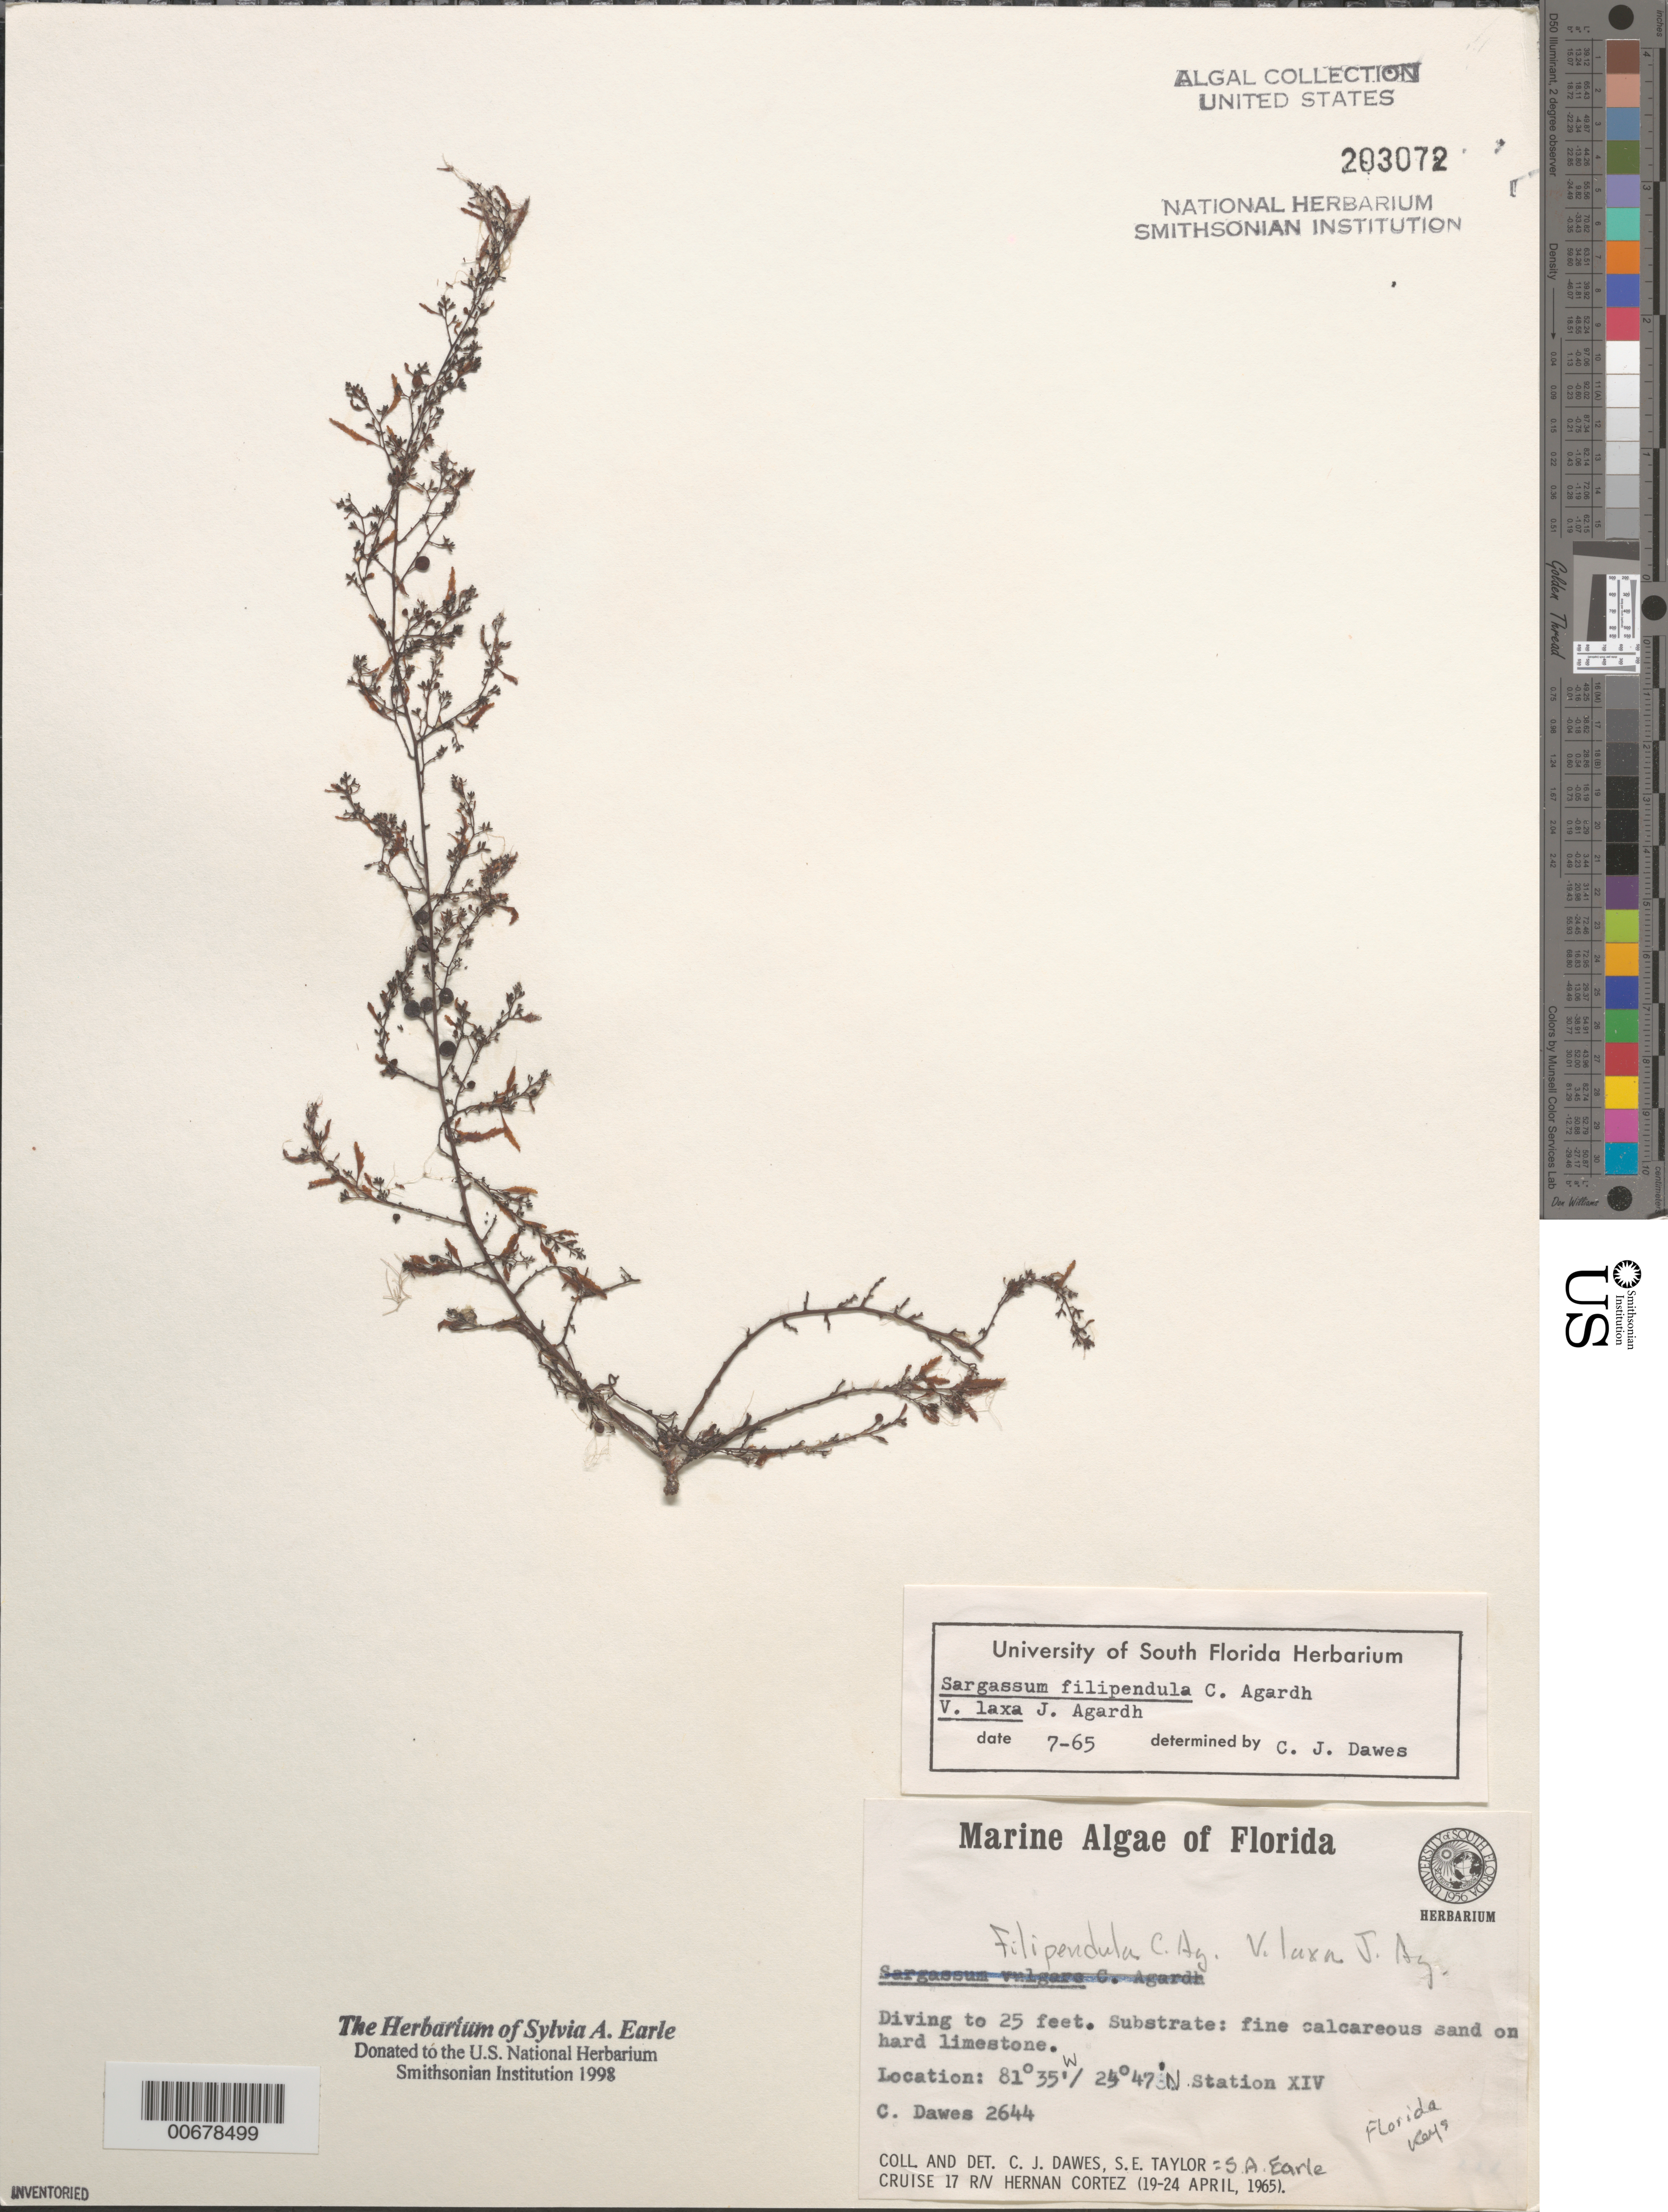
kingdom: Chromista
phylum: Ochrophyta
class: Phaeophyceae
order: Fucales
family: Sargassaceae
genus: Sargassum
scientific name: Sargassum filipendula var. laxa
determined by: Dawes, C. J.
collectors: C. Dawes & S. A. Earle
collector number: CJD 2644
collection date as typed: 19 Apr 1965 to 24 Apr 1965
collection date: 1965-04-19/1965-04-24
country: United States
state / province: Florida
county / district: Miami-Dade County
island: Florida Keys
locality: Eastern Florida Keys area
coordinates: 24 47' N, 81 35' W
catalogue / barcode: US 203072